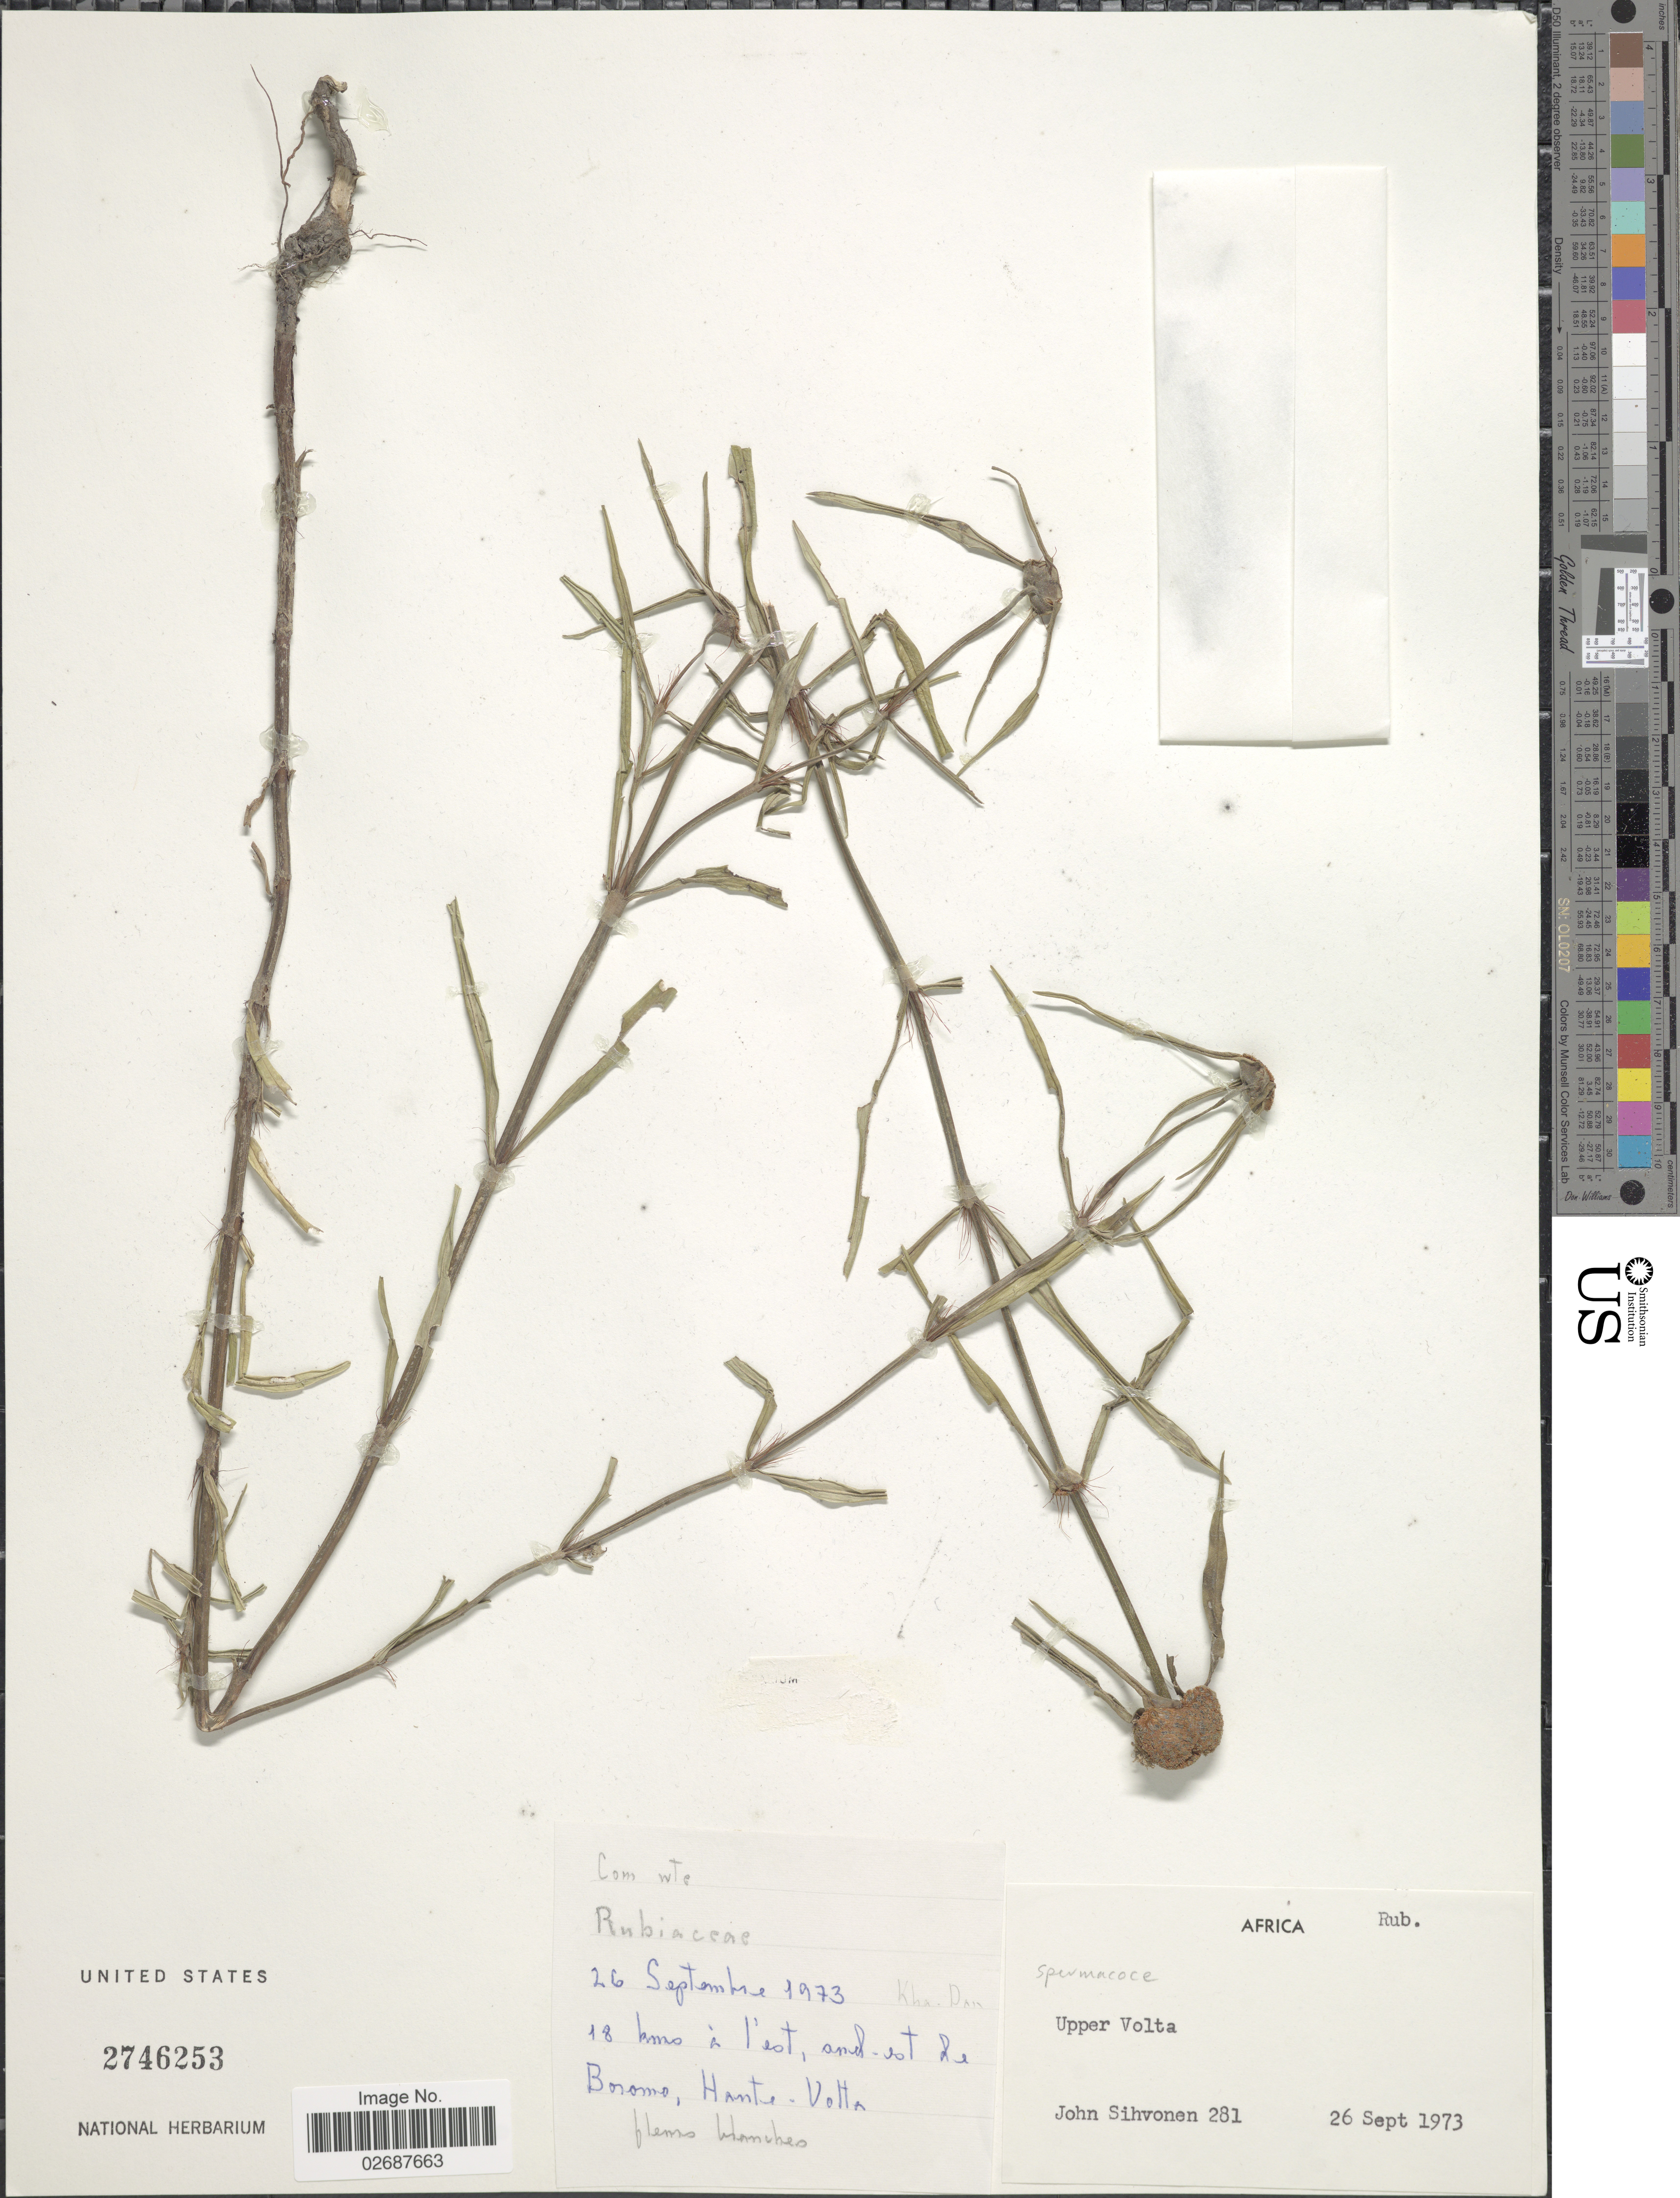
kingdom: Plantae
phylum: Tracheophyta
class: Magnoliopsida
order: Gentianales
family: Rubiaceae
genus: Borreria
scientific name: Borreria sp.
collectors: J. Sihvonen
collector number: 281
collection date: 1973-09-26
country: Burkina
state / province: Boucle du Mouhoun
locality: Upper Volta, 18 kms à l'est, sud-est de Boromo, Haute-Volta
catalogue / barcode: US 2746253